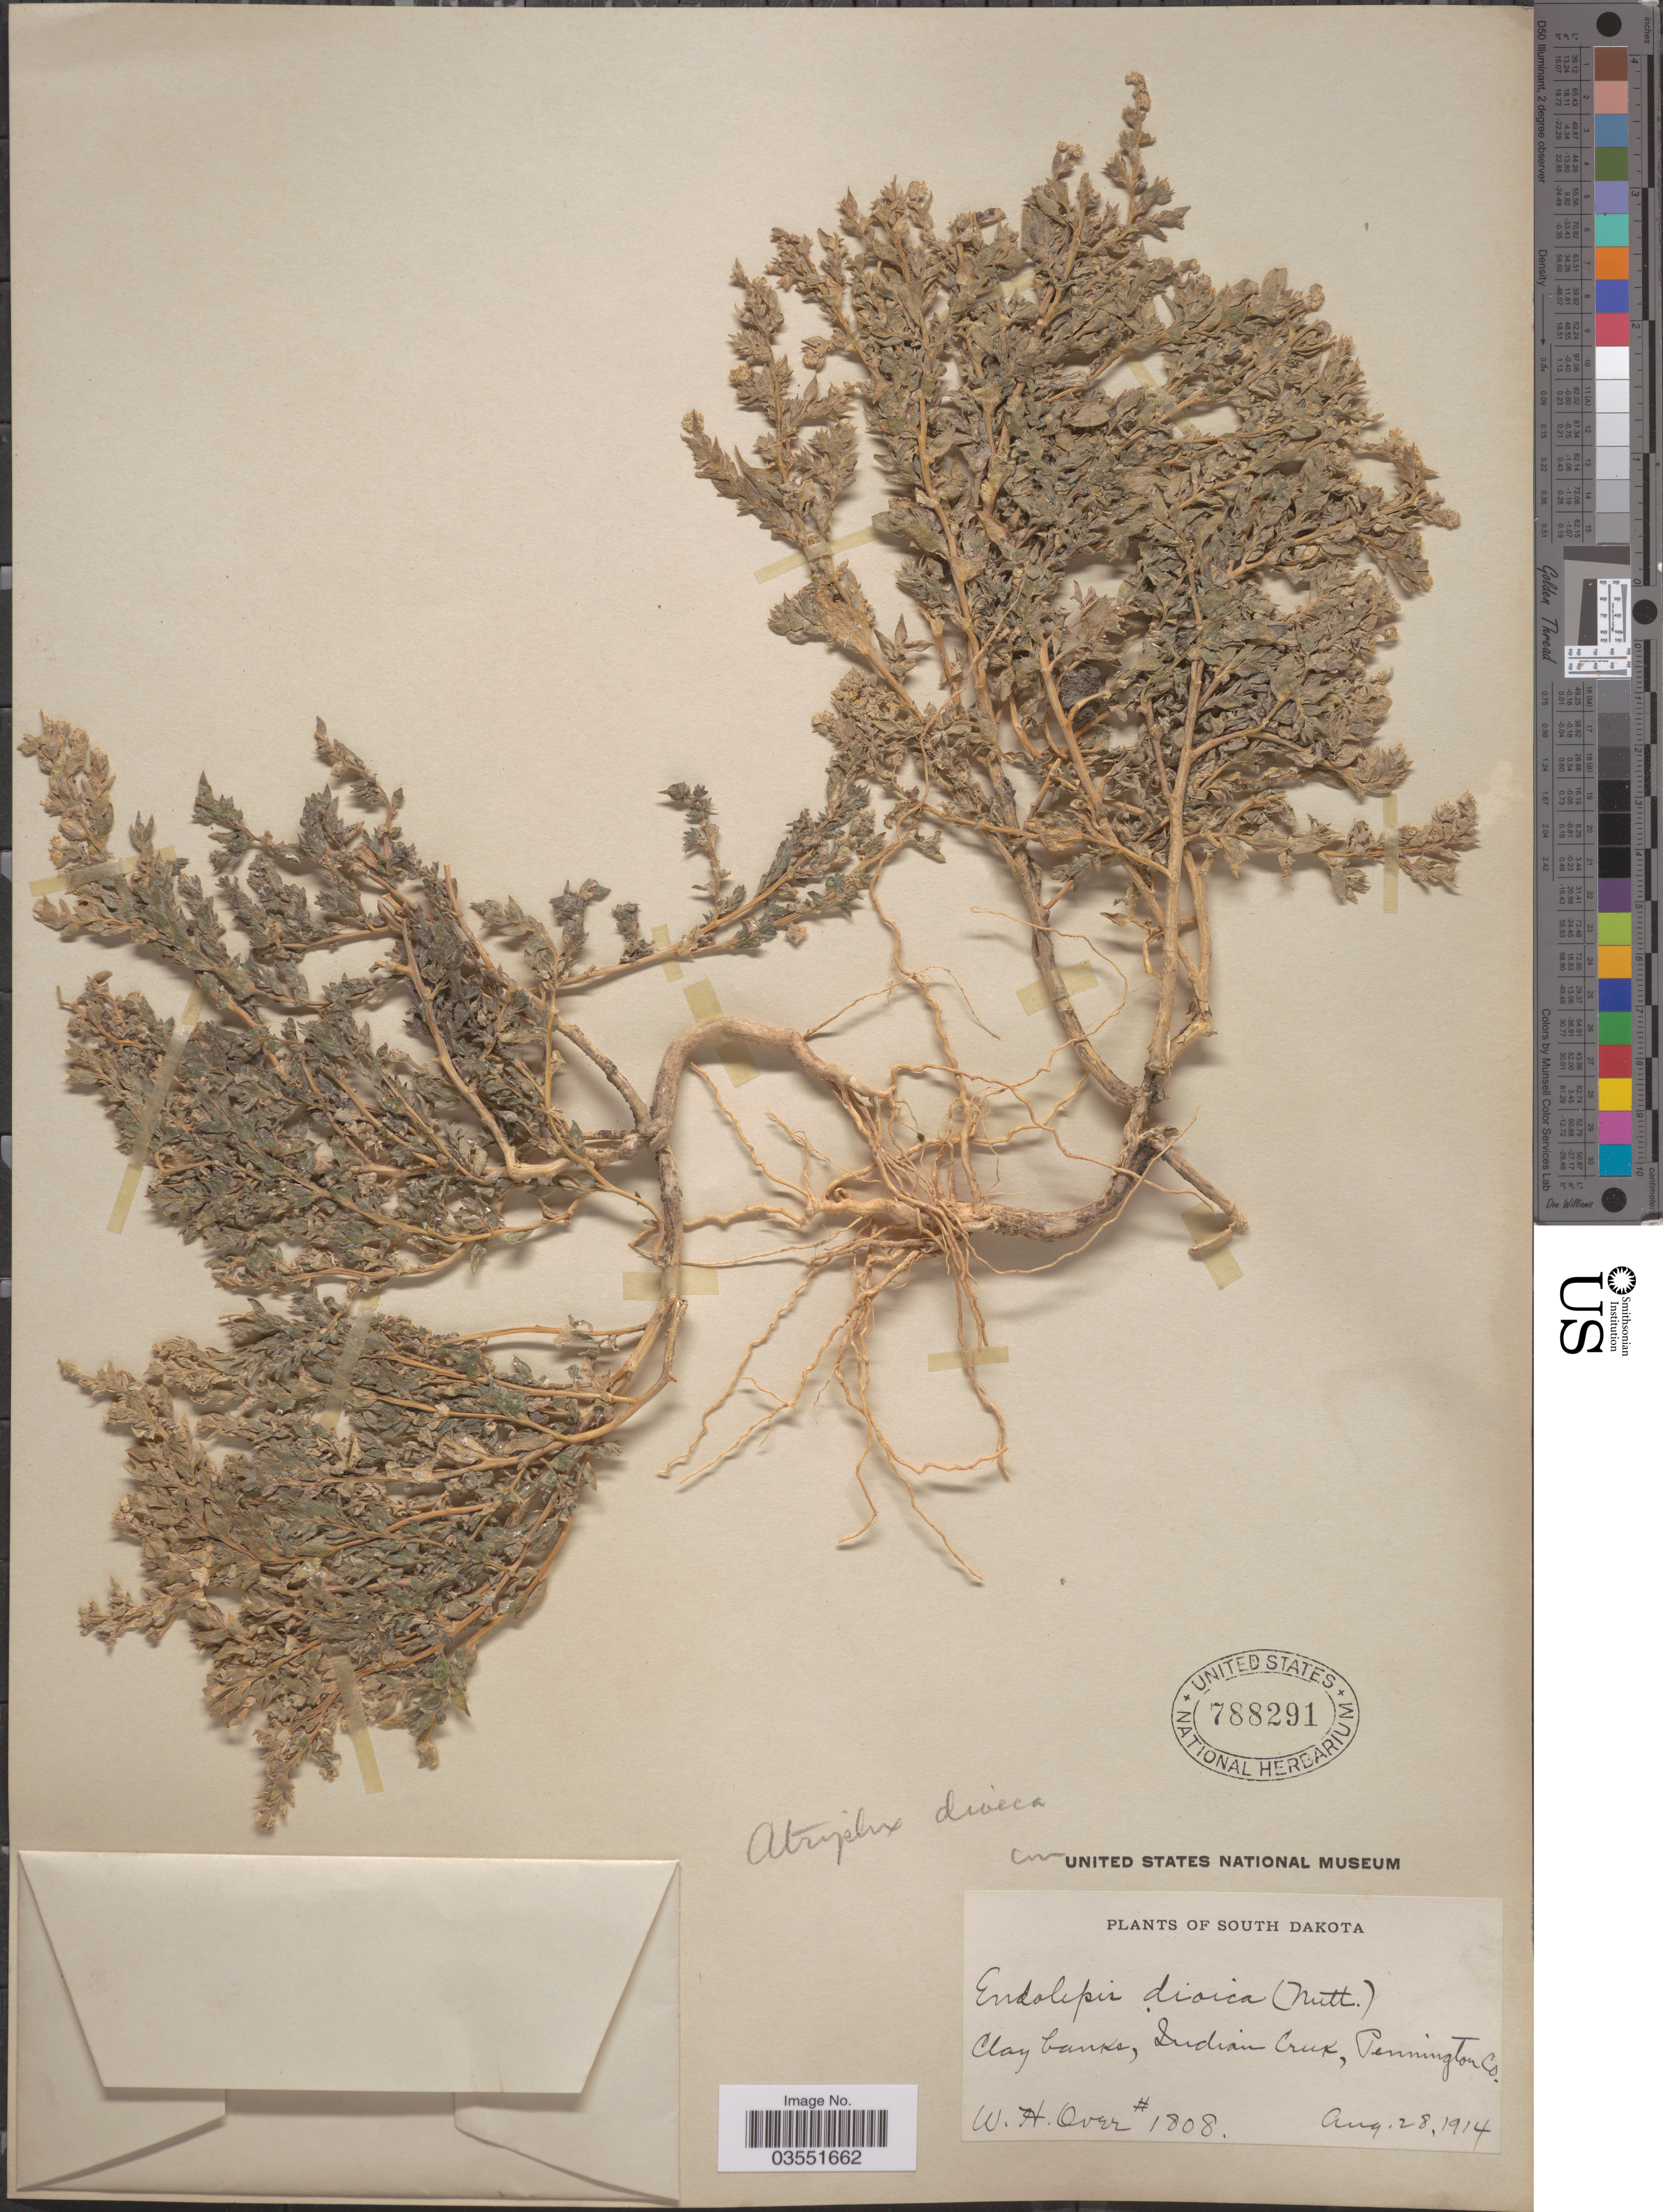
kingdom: Plantae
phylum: Tracheophyta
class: Magnoliopsida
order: Caryophyllales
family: Amaranthaceae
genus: Stutzia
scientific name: Stutzia dioica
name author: (Nutt.) E.H. Zacharias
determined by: Strong, Mark T., (BOT), Smithsonian Institution - National Museum of Natural History (UNITED STATES)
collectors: W. Over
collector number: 1808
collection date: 1914-08-28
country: United States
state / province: South Dakota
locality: Clay banks, Indian Creek, Pennington Co.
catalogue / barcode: US 788291